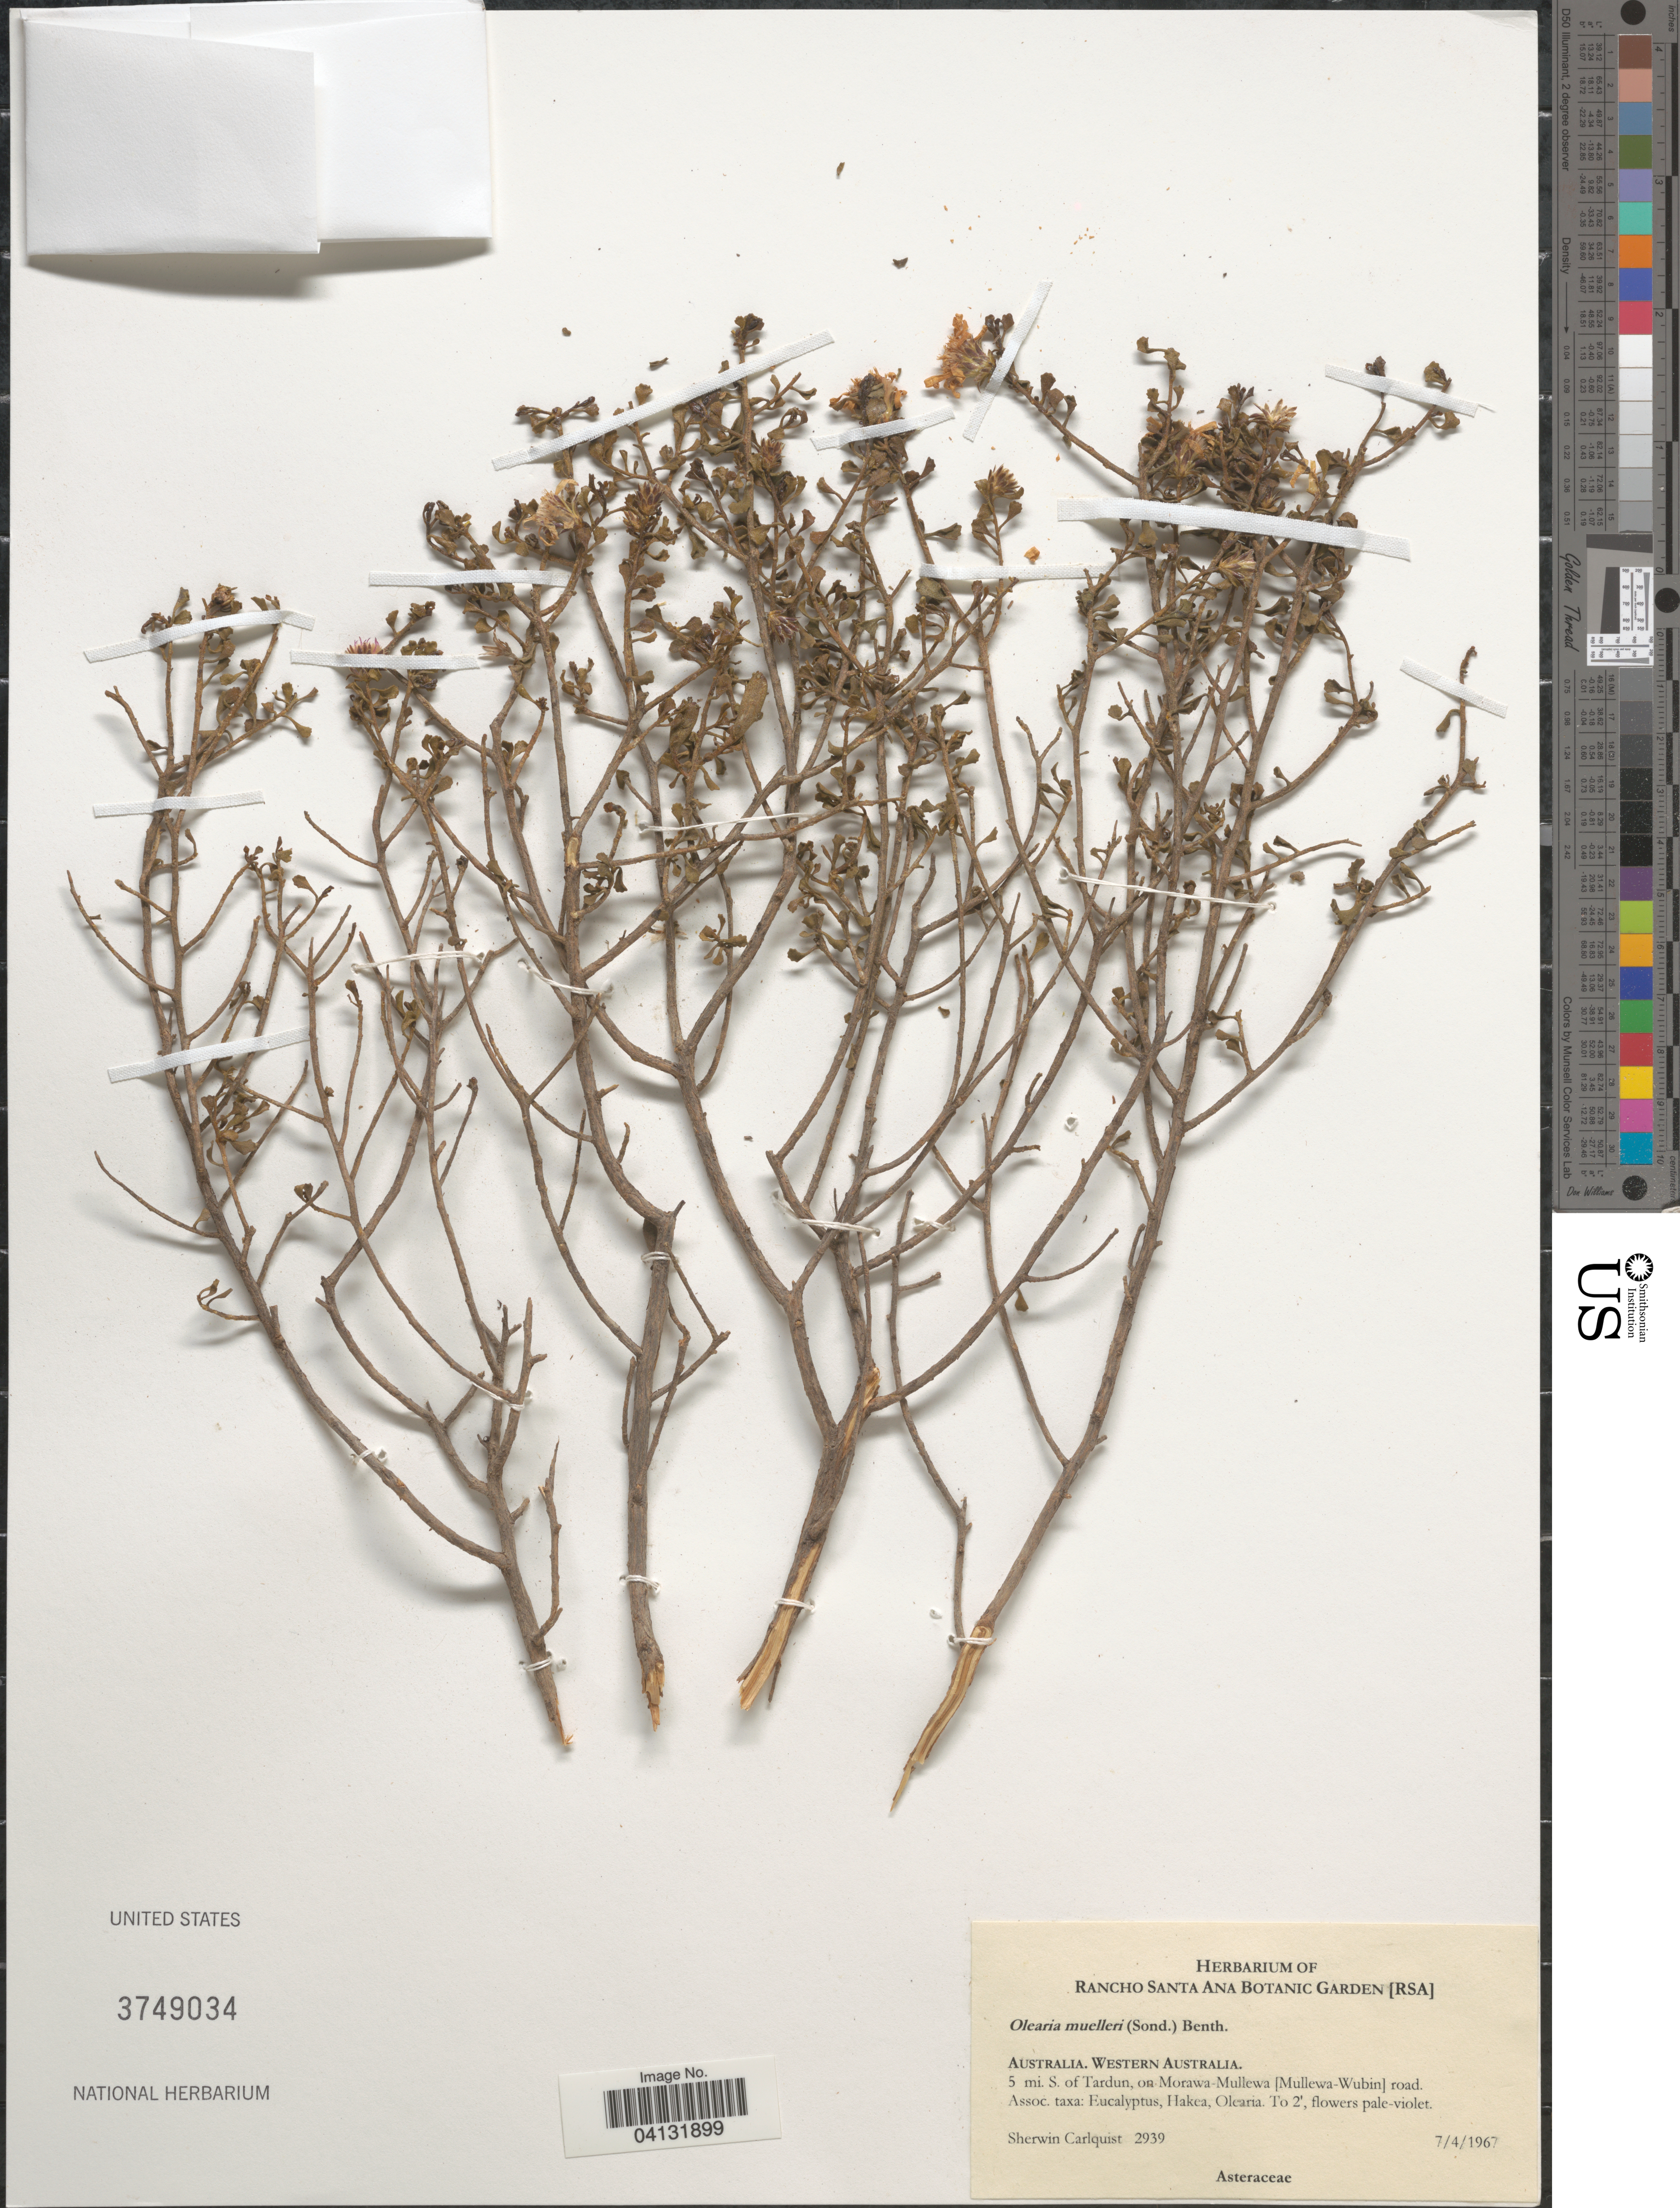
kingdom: Plantae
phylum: Tracheophyta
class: Magnoliopsida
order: Asterales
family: Asteraceae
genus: Olearia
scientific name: Olearia muelleri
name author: (Sond.) Benth.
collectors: S. Carlquist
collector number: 2939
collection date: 1967-07-04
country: Australia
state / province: Western Australia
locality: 5 mi. S. of Tardun, on Morawa-Mullewa [Mullewa-Wubin] road.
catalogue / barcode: US 3749034